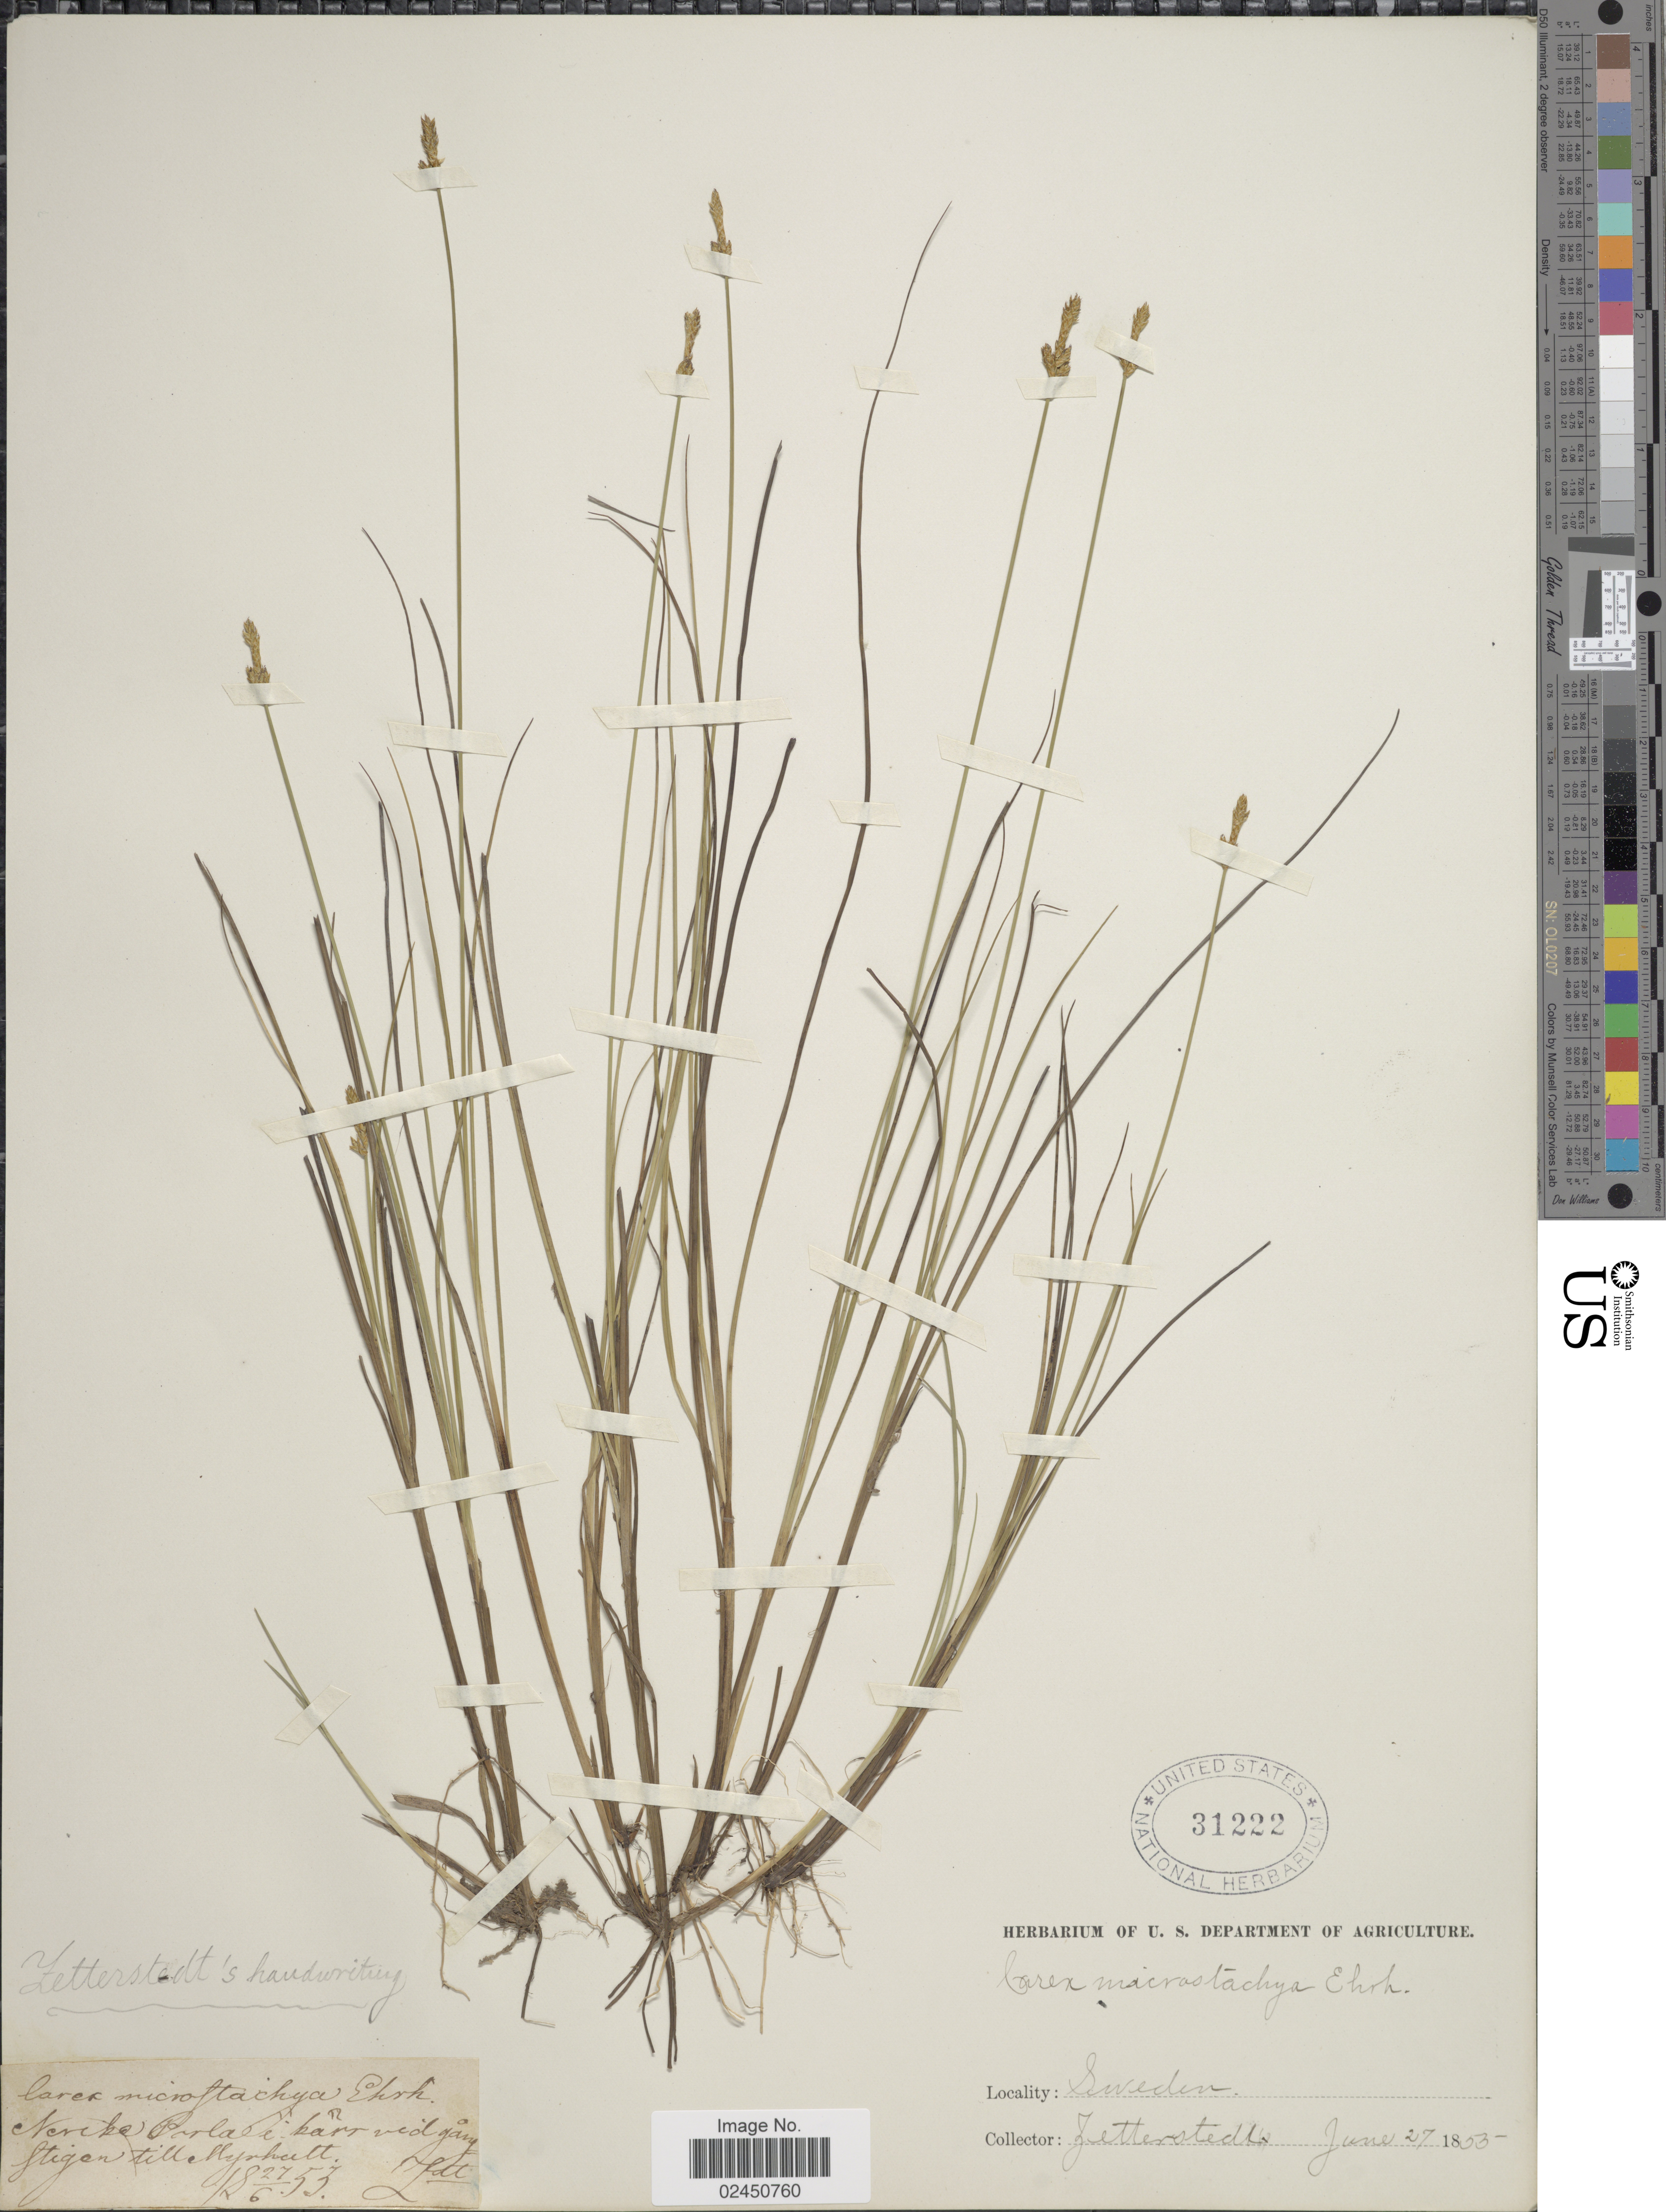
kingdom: Plantae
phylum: Tracheophyta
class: Liliopsida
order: Poales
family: Cyperaceae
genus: Carex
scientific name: Carex x microstachya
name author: Ehrh.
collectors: Zetterstedt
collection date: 1853-06-27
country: Sweden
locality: Nerike Parla e karr vid gang Stigen till Myrhult [interpreted]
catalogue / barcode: US 31222